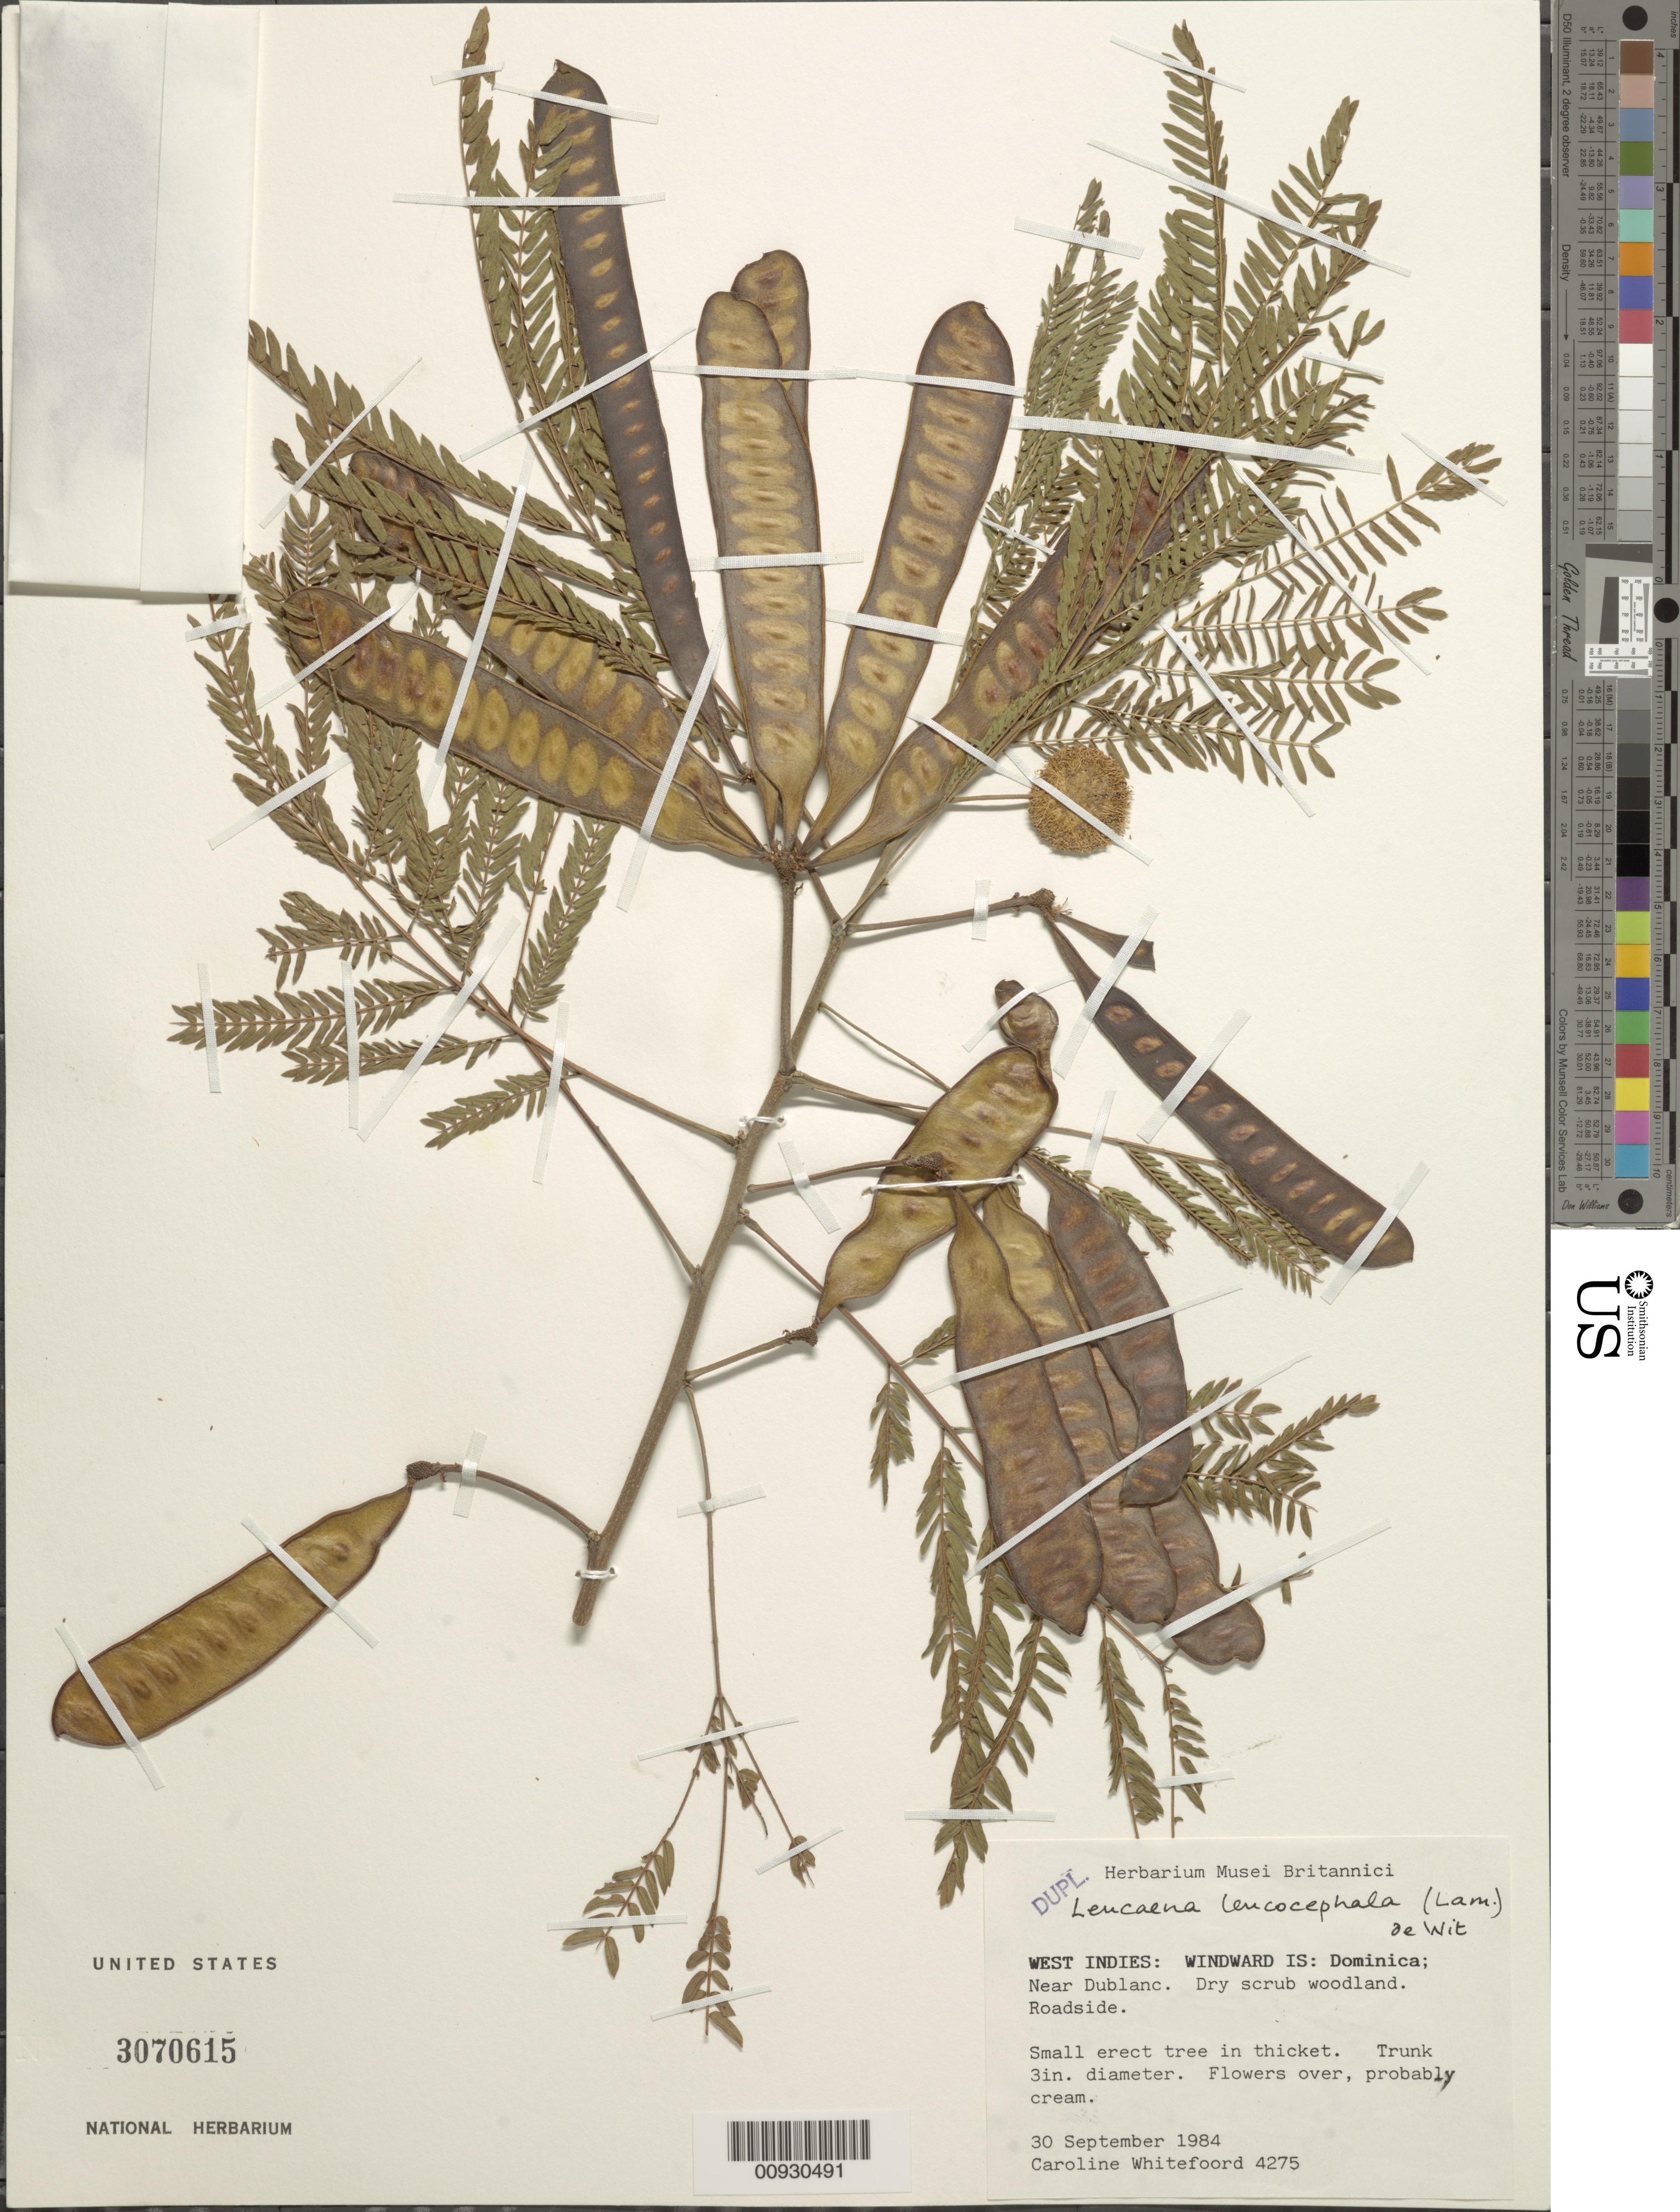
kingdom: Plantae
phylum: Tracheophyta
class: Magnoliopsida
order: Fabales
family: Fabaceae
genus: Leucaena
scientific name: Leucaena leucocephala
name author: (Lam.) de Wit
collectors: C. Whitefoord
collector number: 4275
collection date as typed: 30 Sep 1984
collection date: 1984-09-30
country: Dominica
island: Dominica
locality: Near Dublanc. Dry scurb woodland. Roadside.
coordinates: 0 N, 0 E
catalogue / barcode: US 3070615